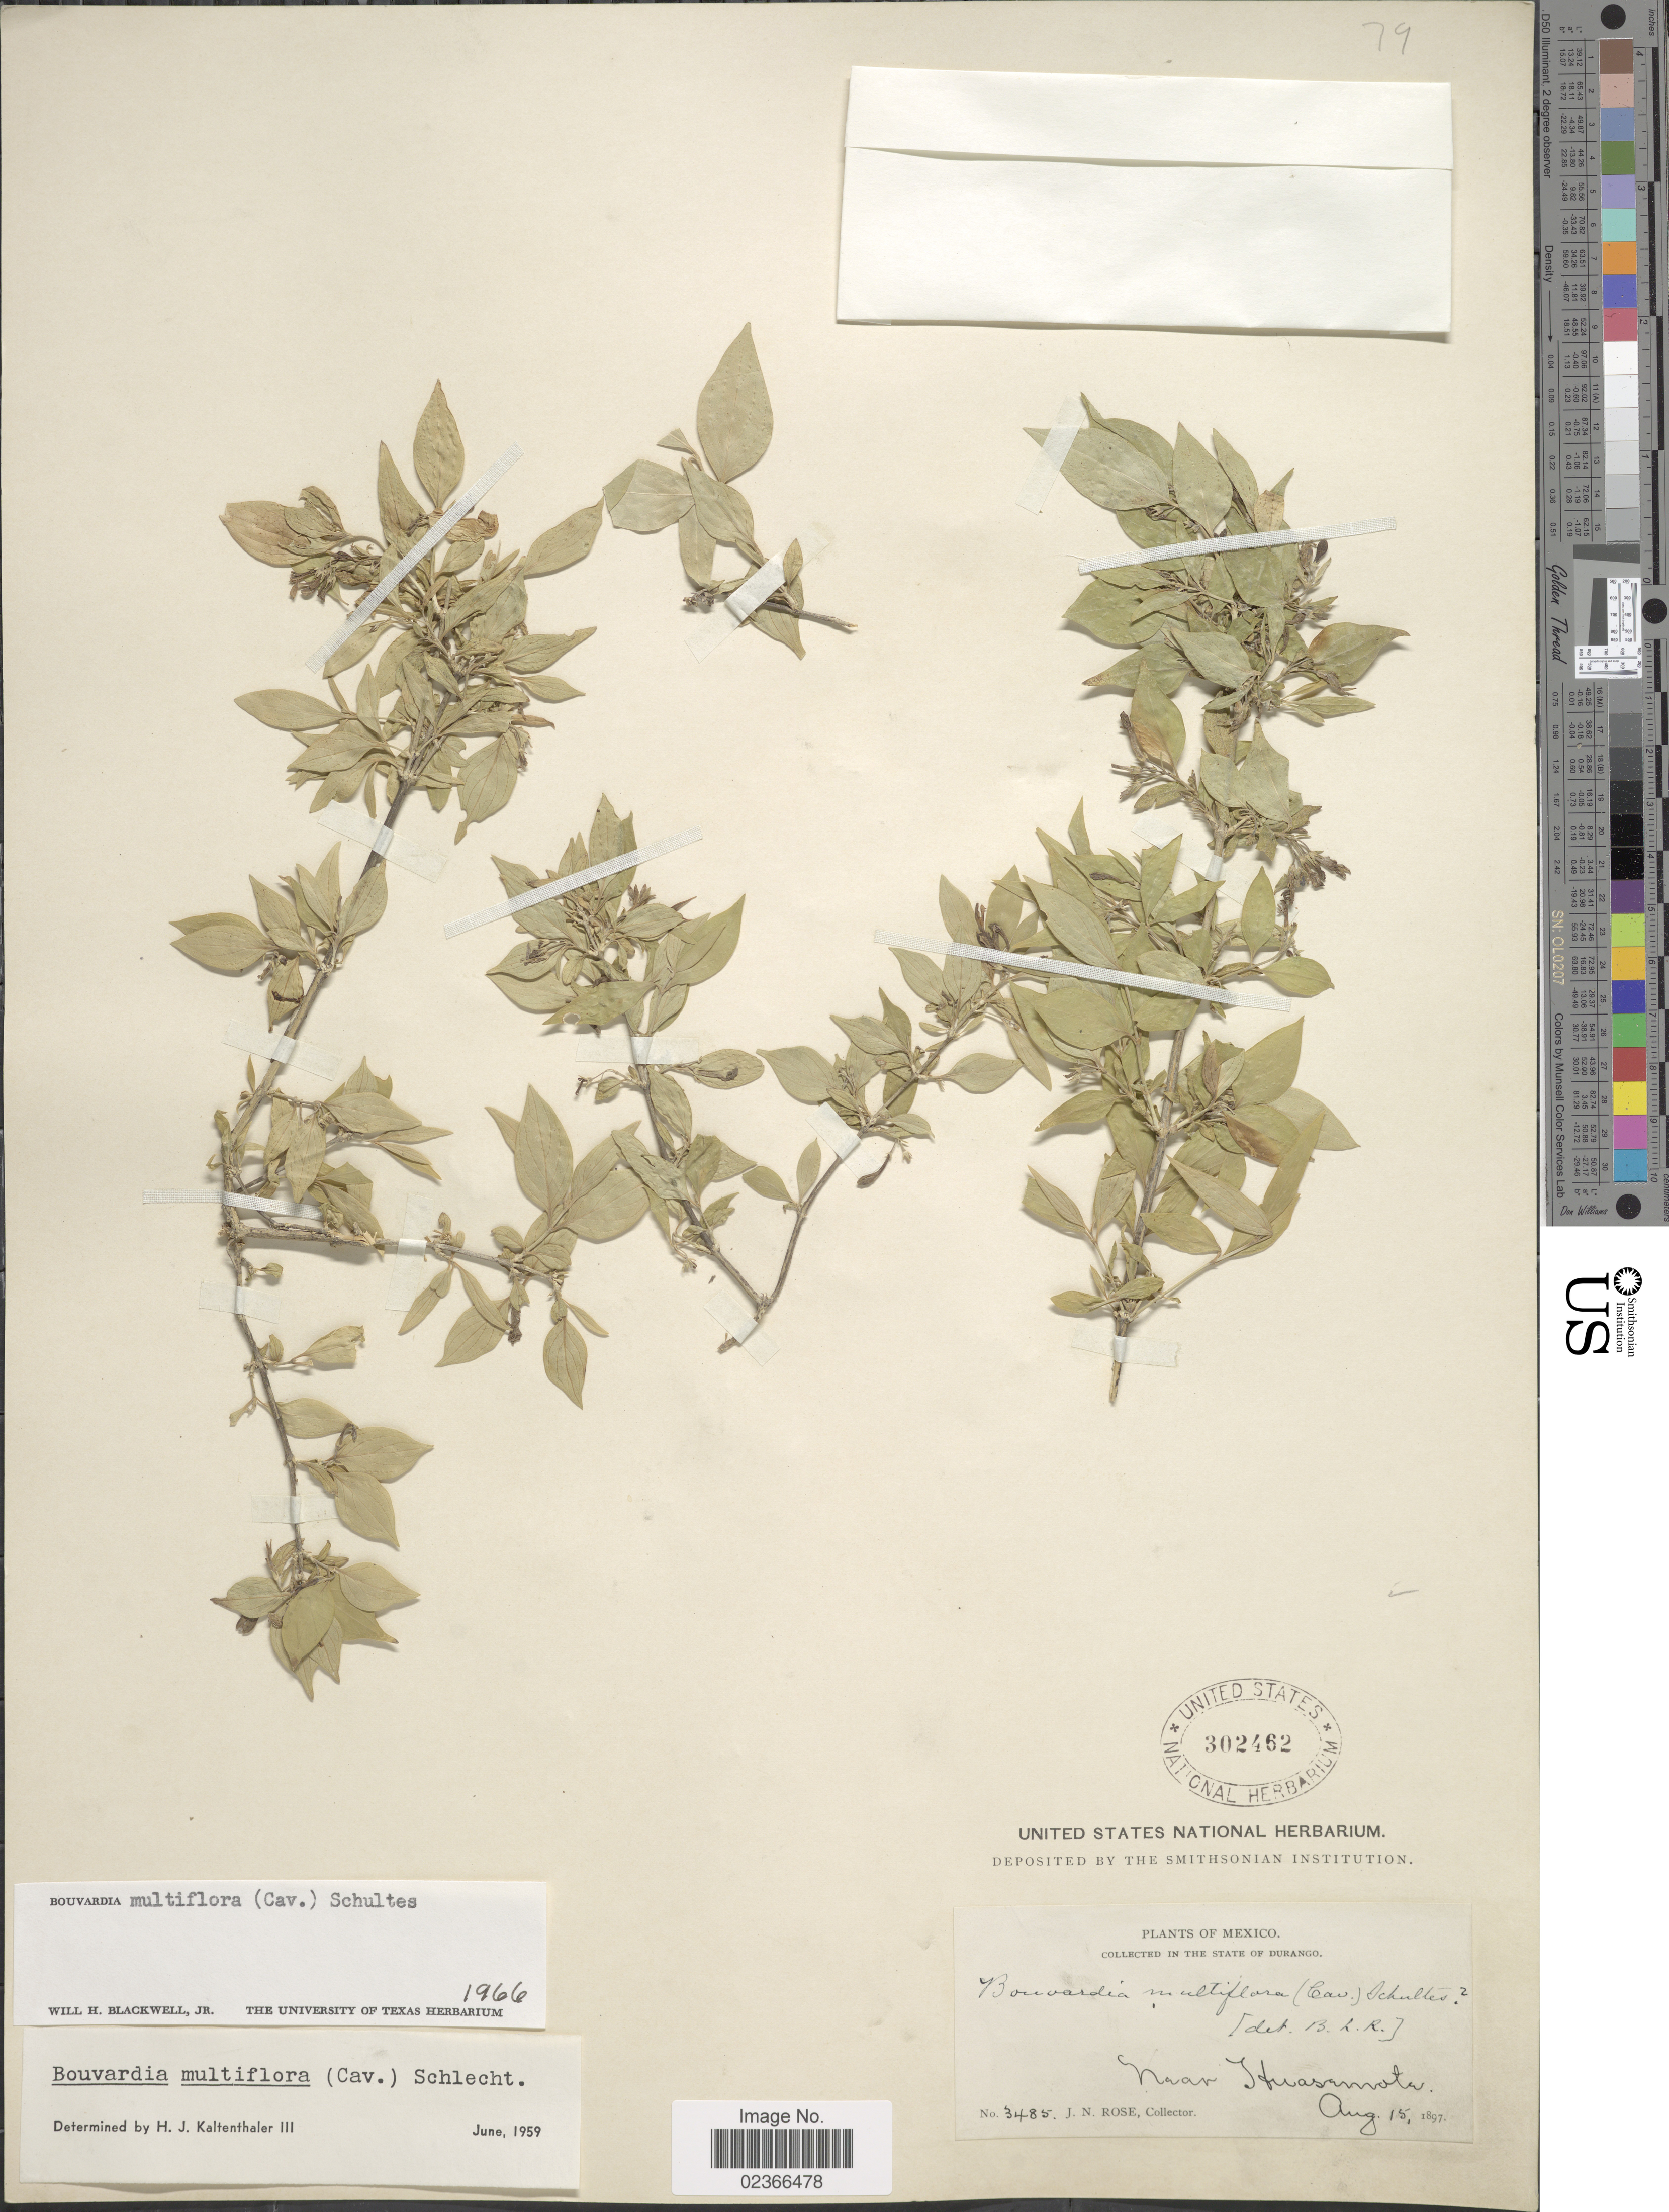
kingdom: Plantae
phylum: Tracheophyta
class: Magnoliopsida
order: Gentianales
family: Rubiaceae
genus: Bouvardia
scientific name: Bouvardia multiflora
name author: (Cav.) Schult.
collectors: J. N. Rose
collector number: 3485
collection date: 1897-08-15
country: Mexico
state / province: Durango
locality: Near Huasamota.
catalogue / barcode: US 302462